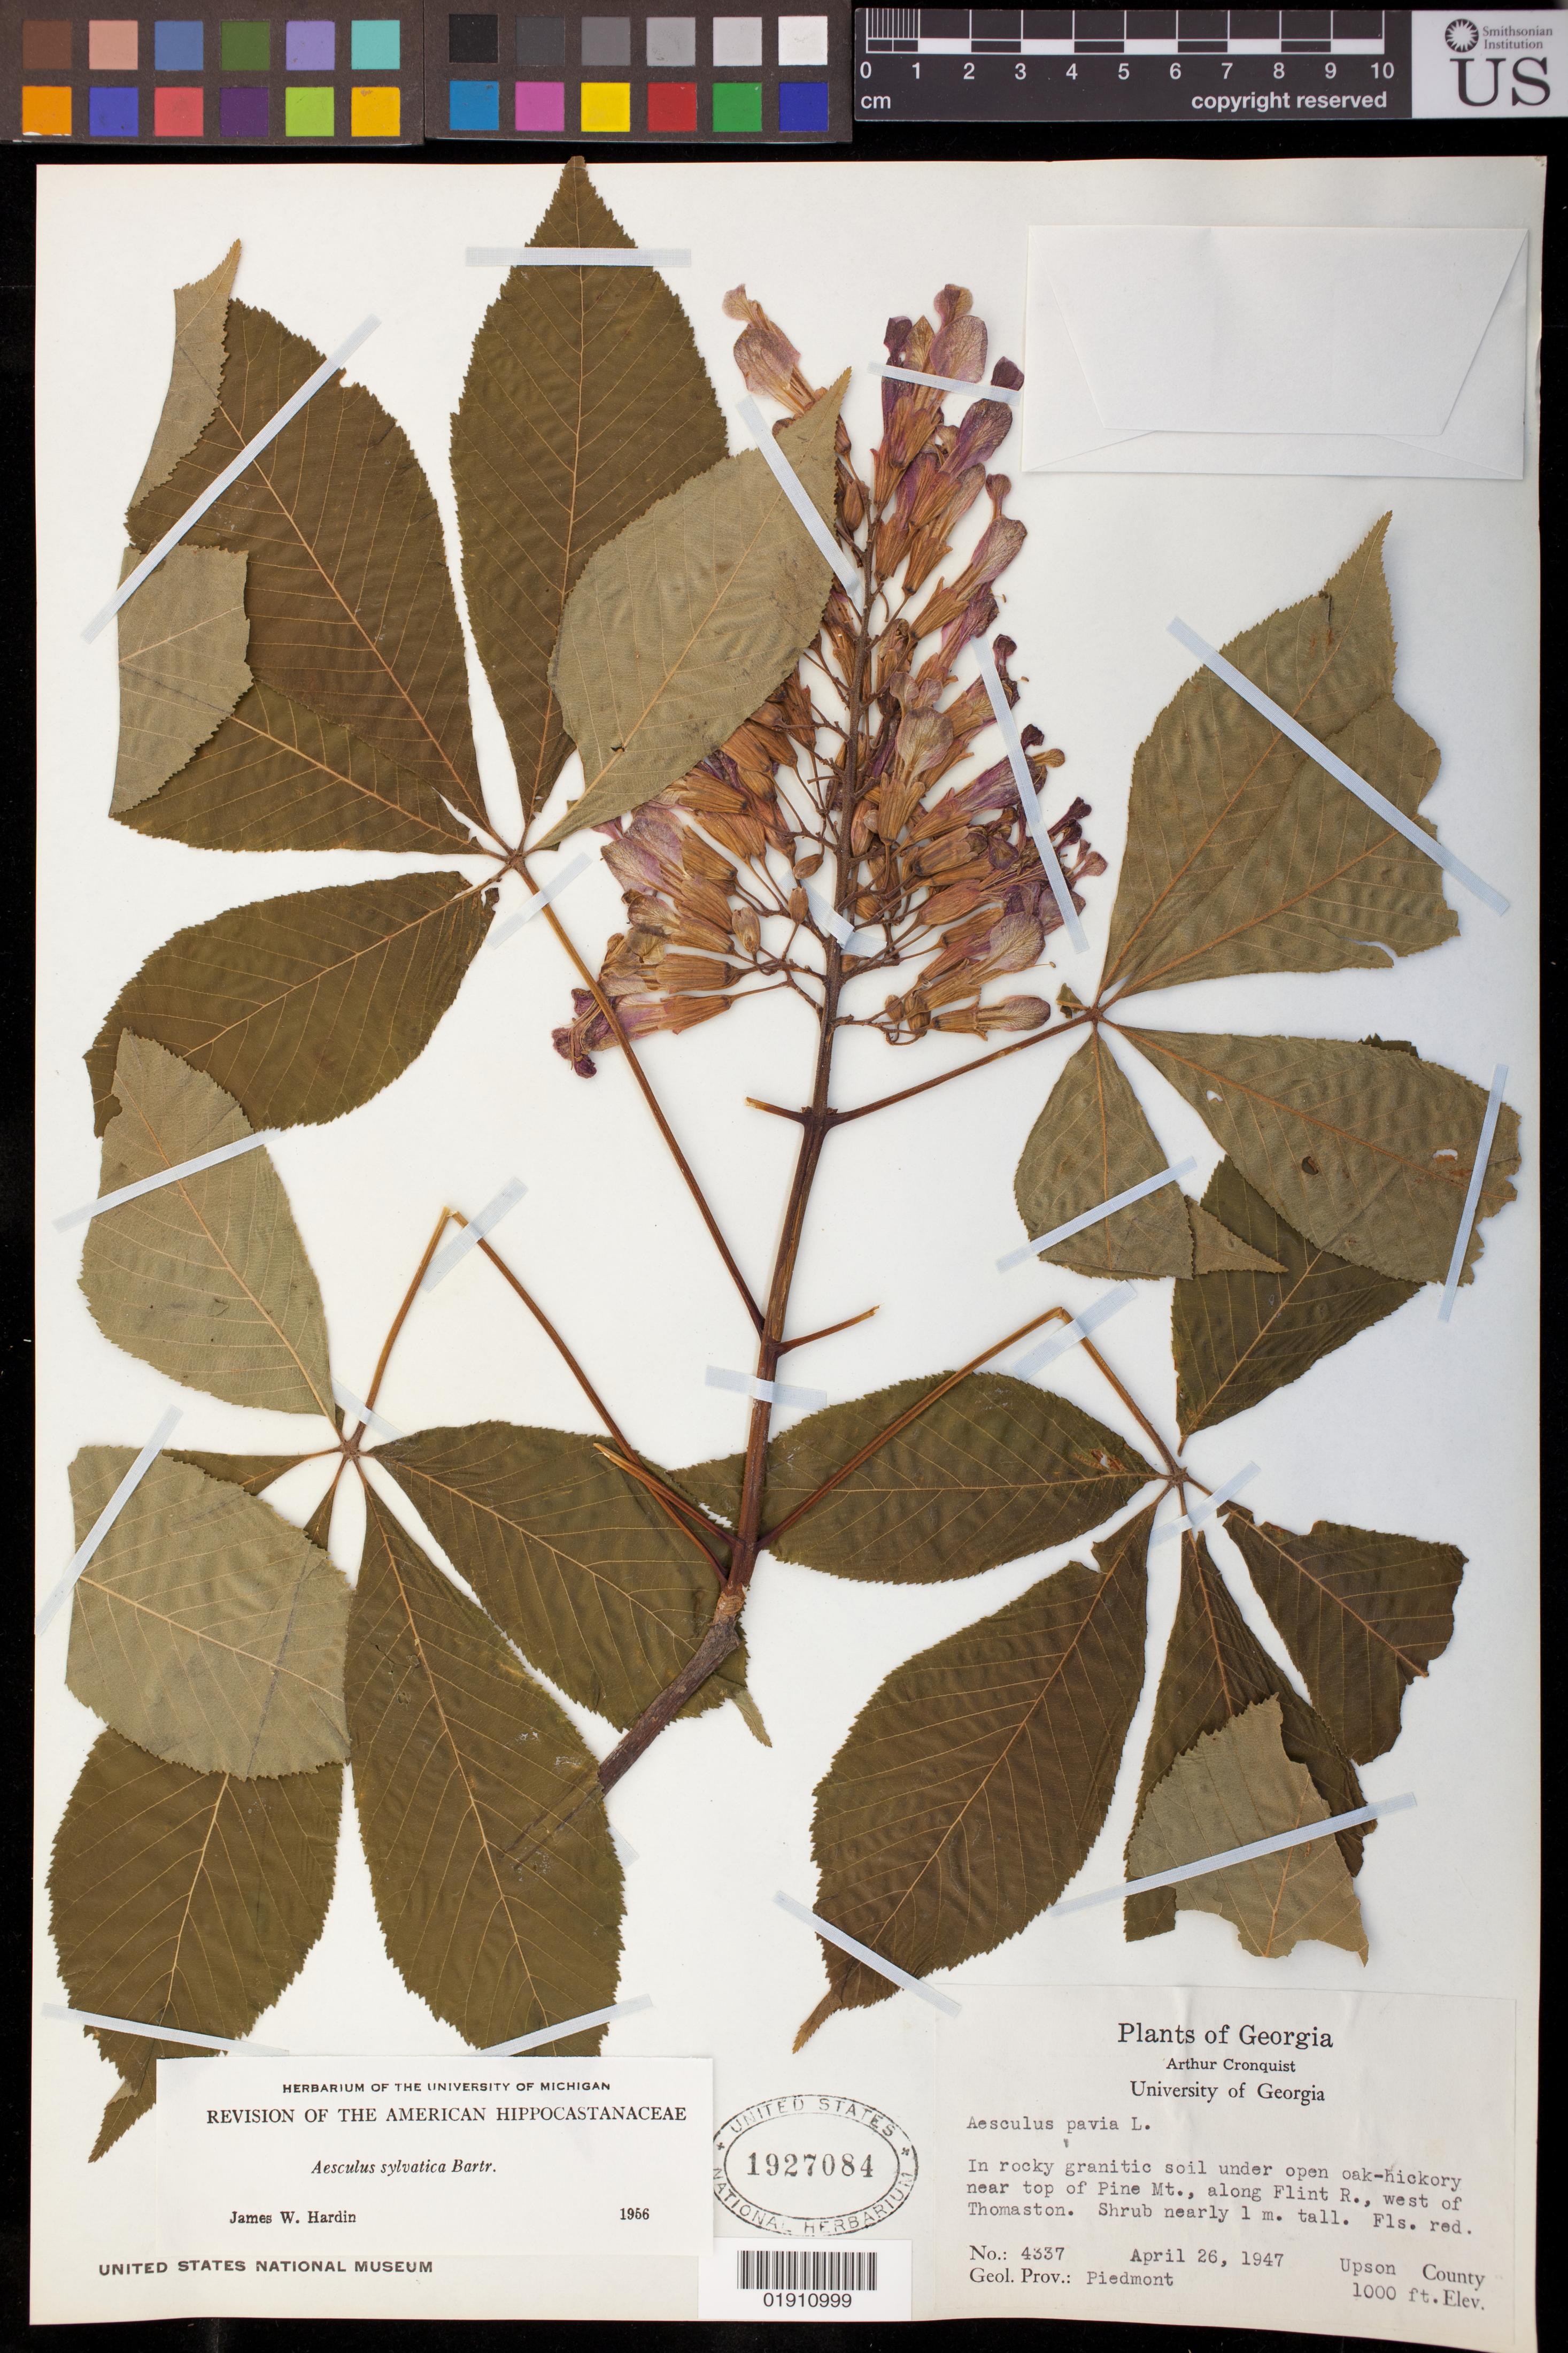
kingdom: Plantae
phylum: Tracheophyta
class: Magnoliopsida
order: Sapindales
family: Sapindaceae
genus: Aesculus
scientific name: Aesculus sylvatica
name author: W. Bartram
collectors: A. J. Cronquist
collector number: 4337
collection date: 1947-04-26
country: United States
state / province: Georgia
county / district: Upson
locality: Near top of Pine Mt., along Flint R., west of Thomaston.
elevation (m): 305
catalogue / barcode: US 1927084